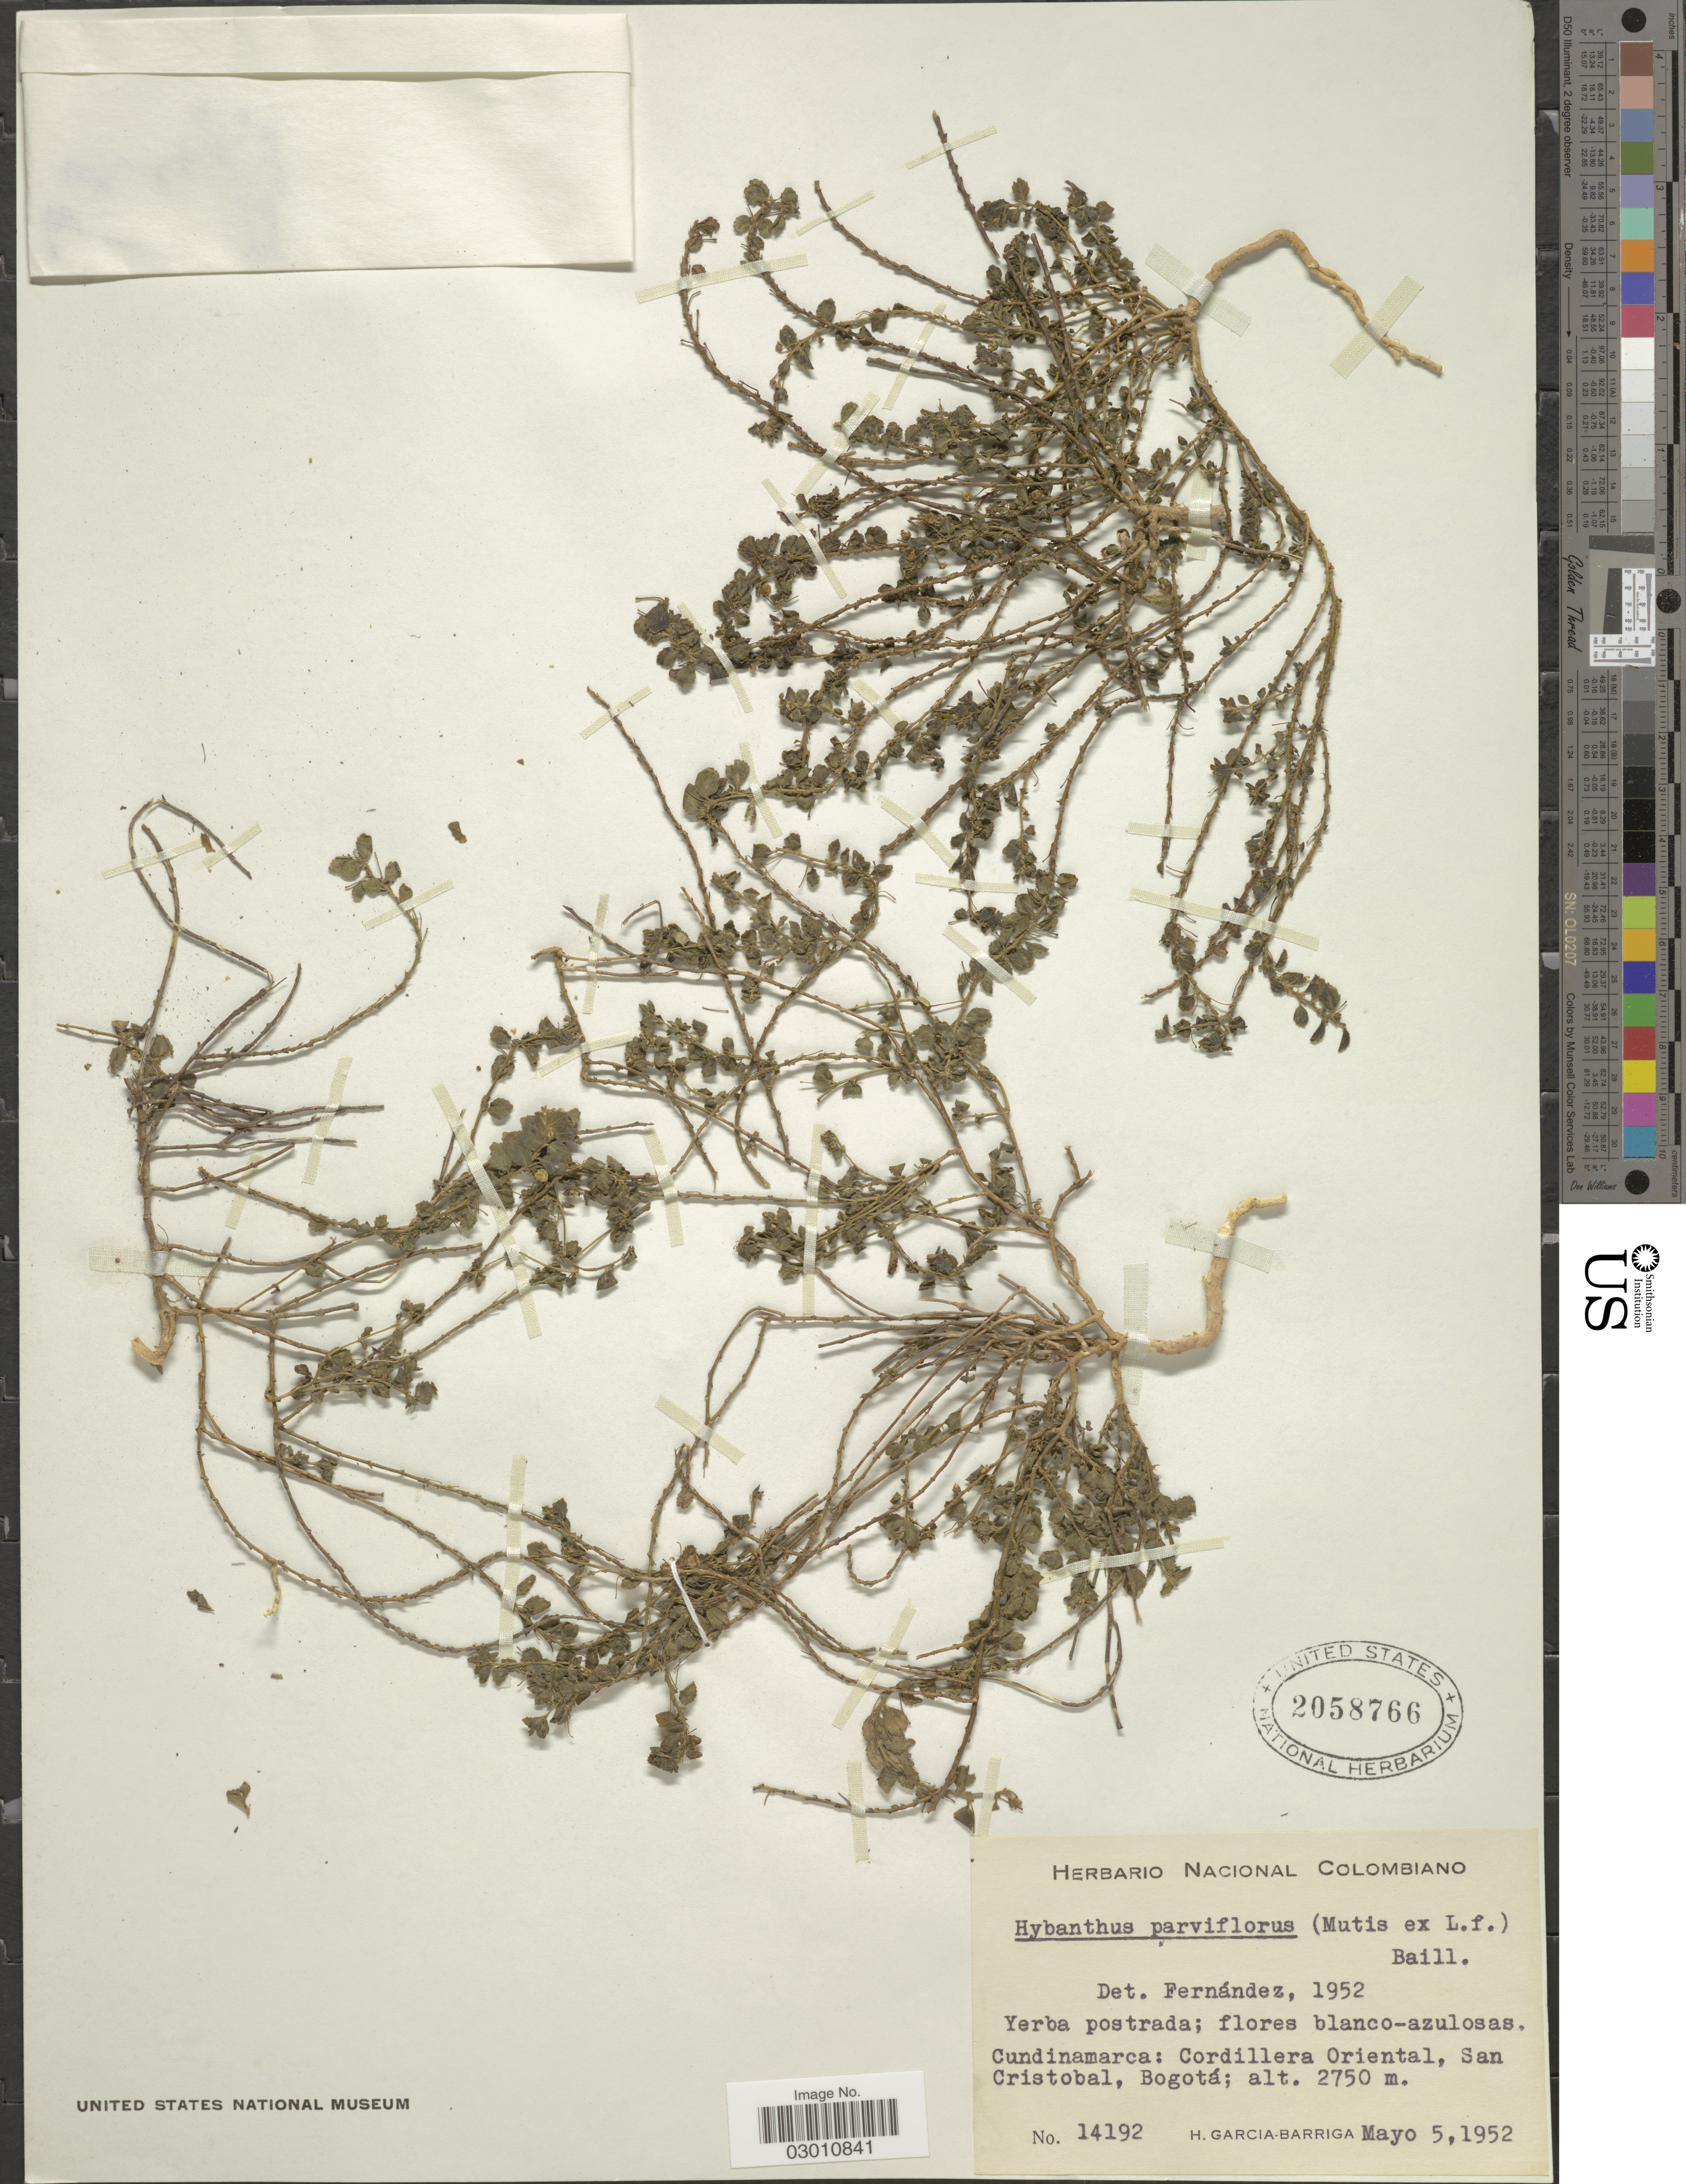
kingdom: Plantae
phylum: Tracheophyta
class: Magnoliopsida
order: Malpighiales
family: Violaceae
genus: Pombalia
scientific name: Pombalia parviflora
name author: (L. f.) Paula-Souza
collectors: H. García Barriga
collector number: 14192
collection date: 1952-05-05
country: Colombia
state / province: Cundinamarca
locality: Cordillera Oriental, San Cristobal, Bogotá.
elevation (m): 2750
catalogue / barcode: US 2058766